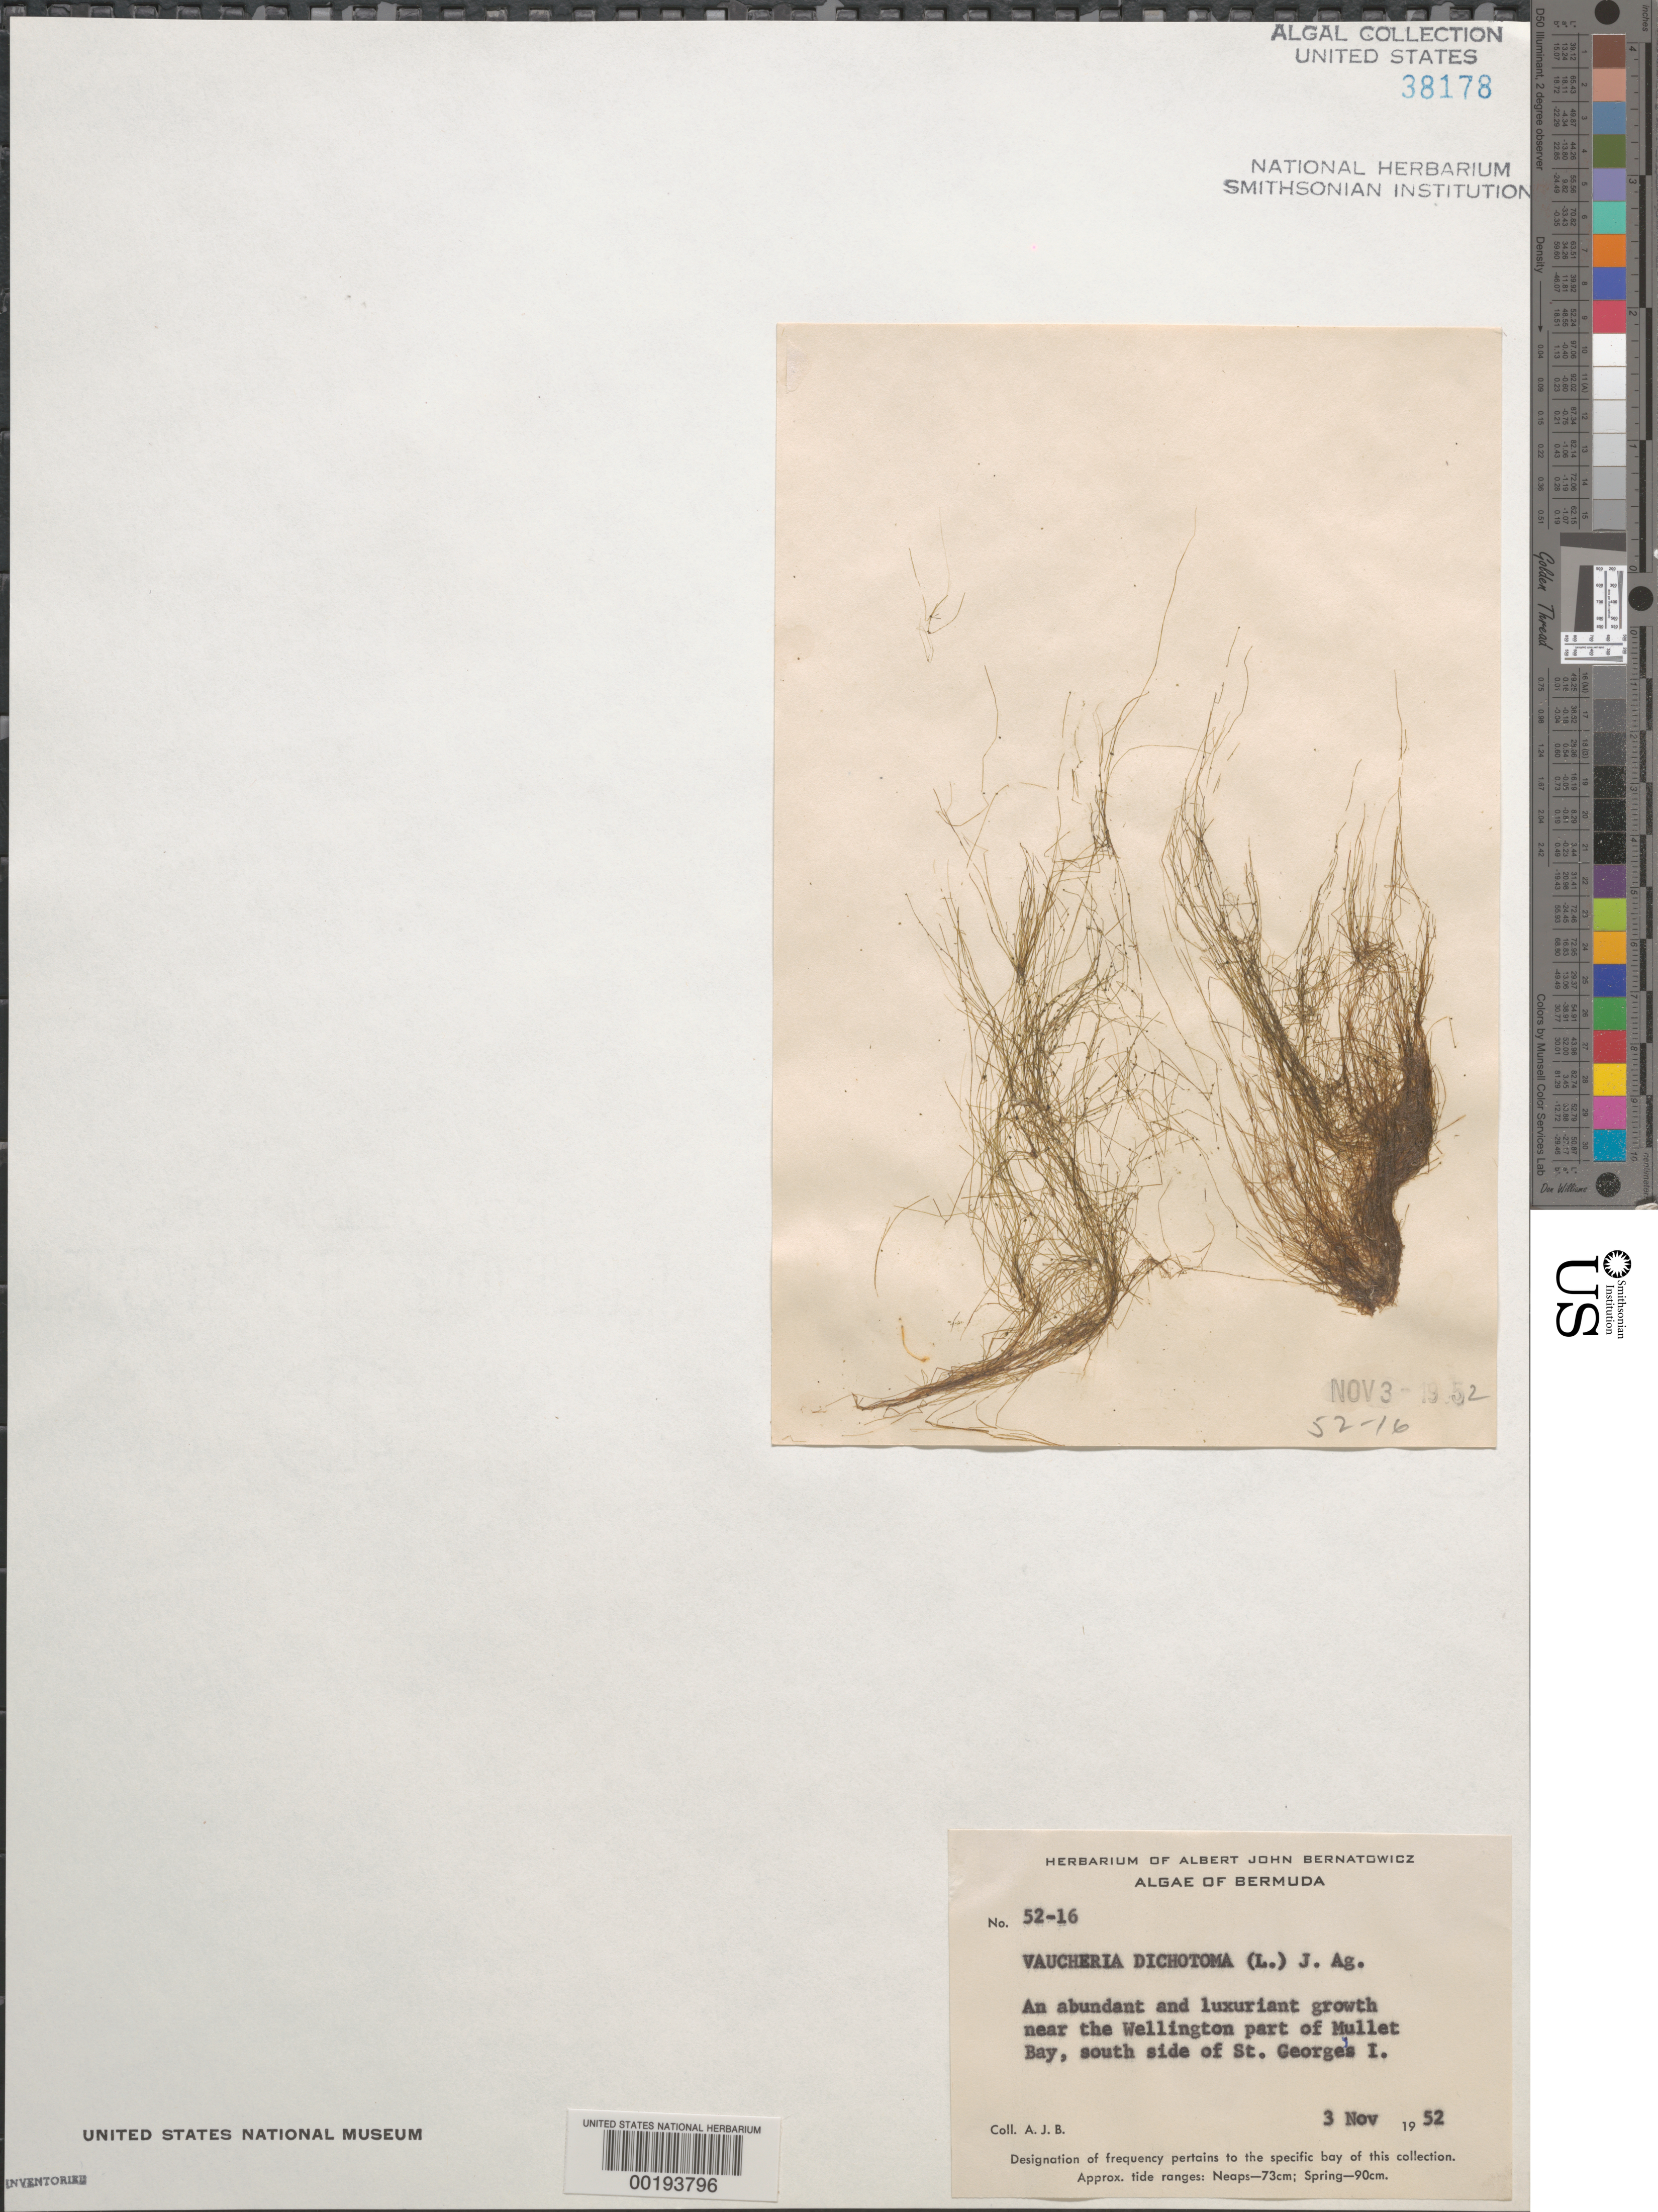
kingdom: Chromista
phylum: Ochrophyta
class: Xanthophyceae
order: Vaucheriales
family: Vaucheriaceae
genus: Vaucheria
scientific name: Vaucheria dichotoma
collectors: A. Bernatowicz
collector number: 52-16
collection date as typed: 03 Nov 1952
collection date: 1952-11-03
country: Bermuda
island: St. George's Island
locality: Mullet Bay near Wellington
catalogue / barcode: US 38178